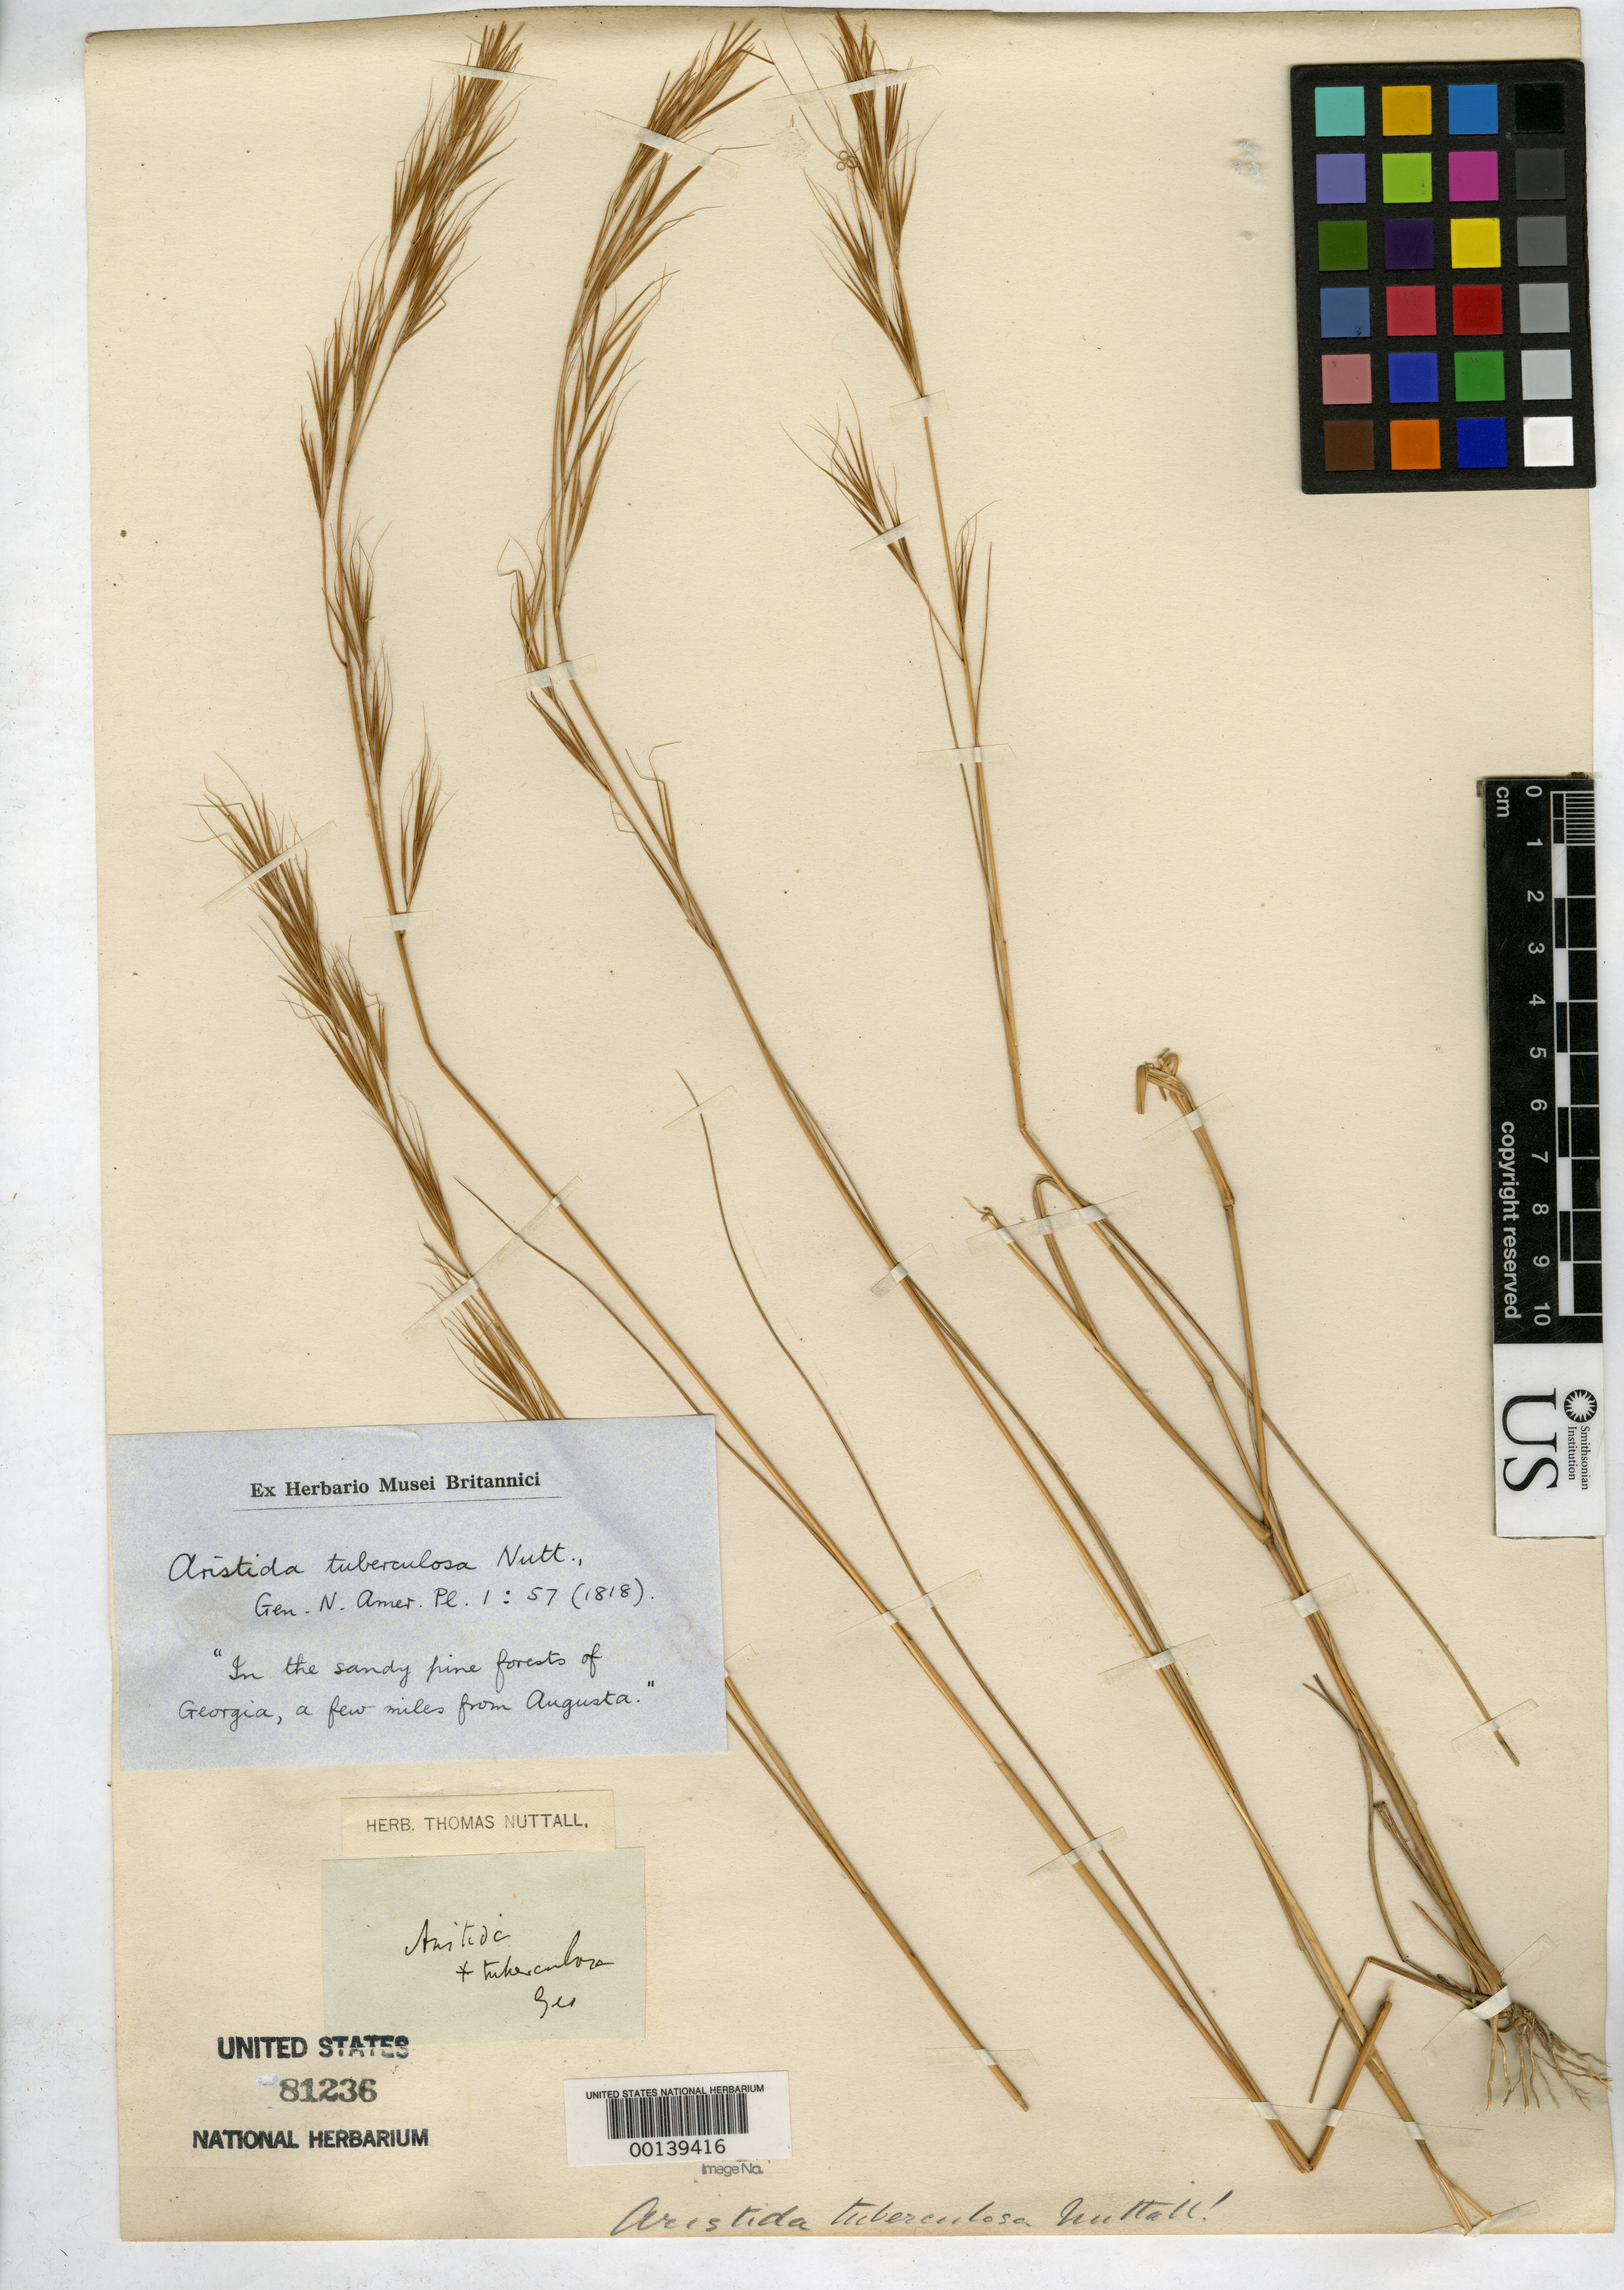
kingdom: Plantae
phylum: Tracheophyta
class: Liliopsida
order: Poales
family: Poaceae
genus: Aristida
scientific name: Aristida tuberculosa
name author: Nutt.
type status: Isotype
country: United States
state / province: Georgia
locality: Near Augusta.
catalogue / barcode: US 81236